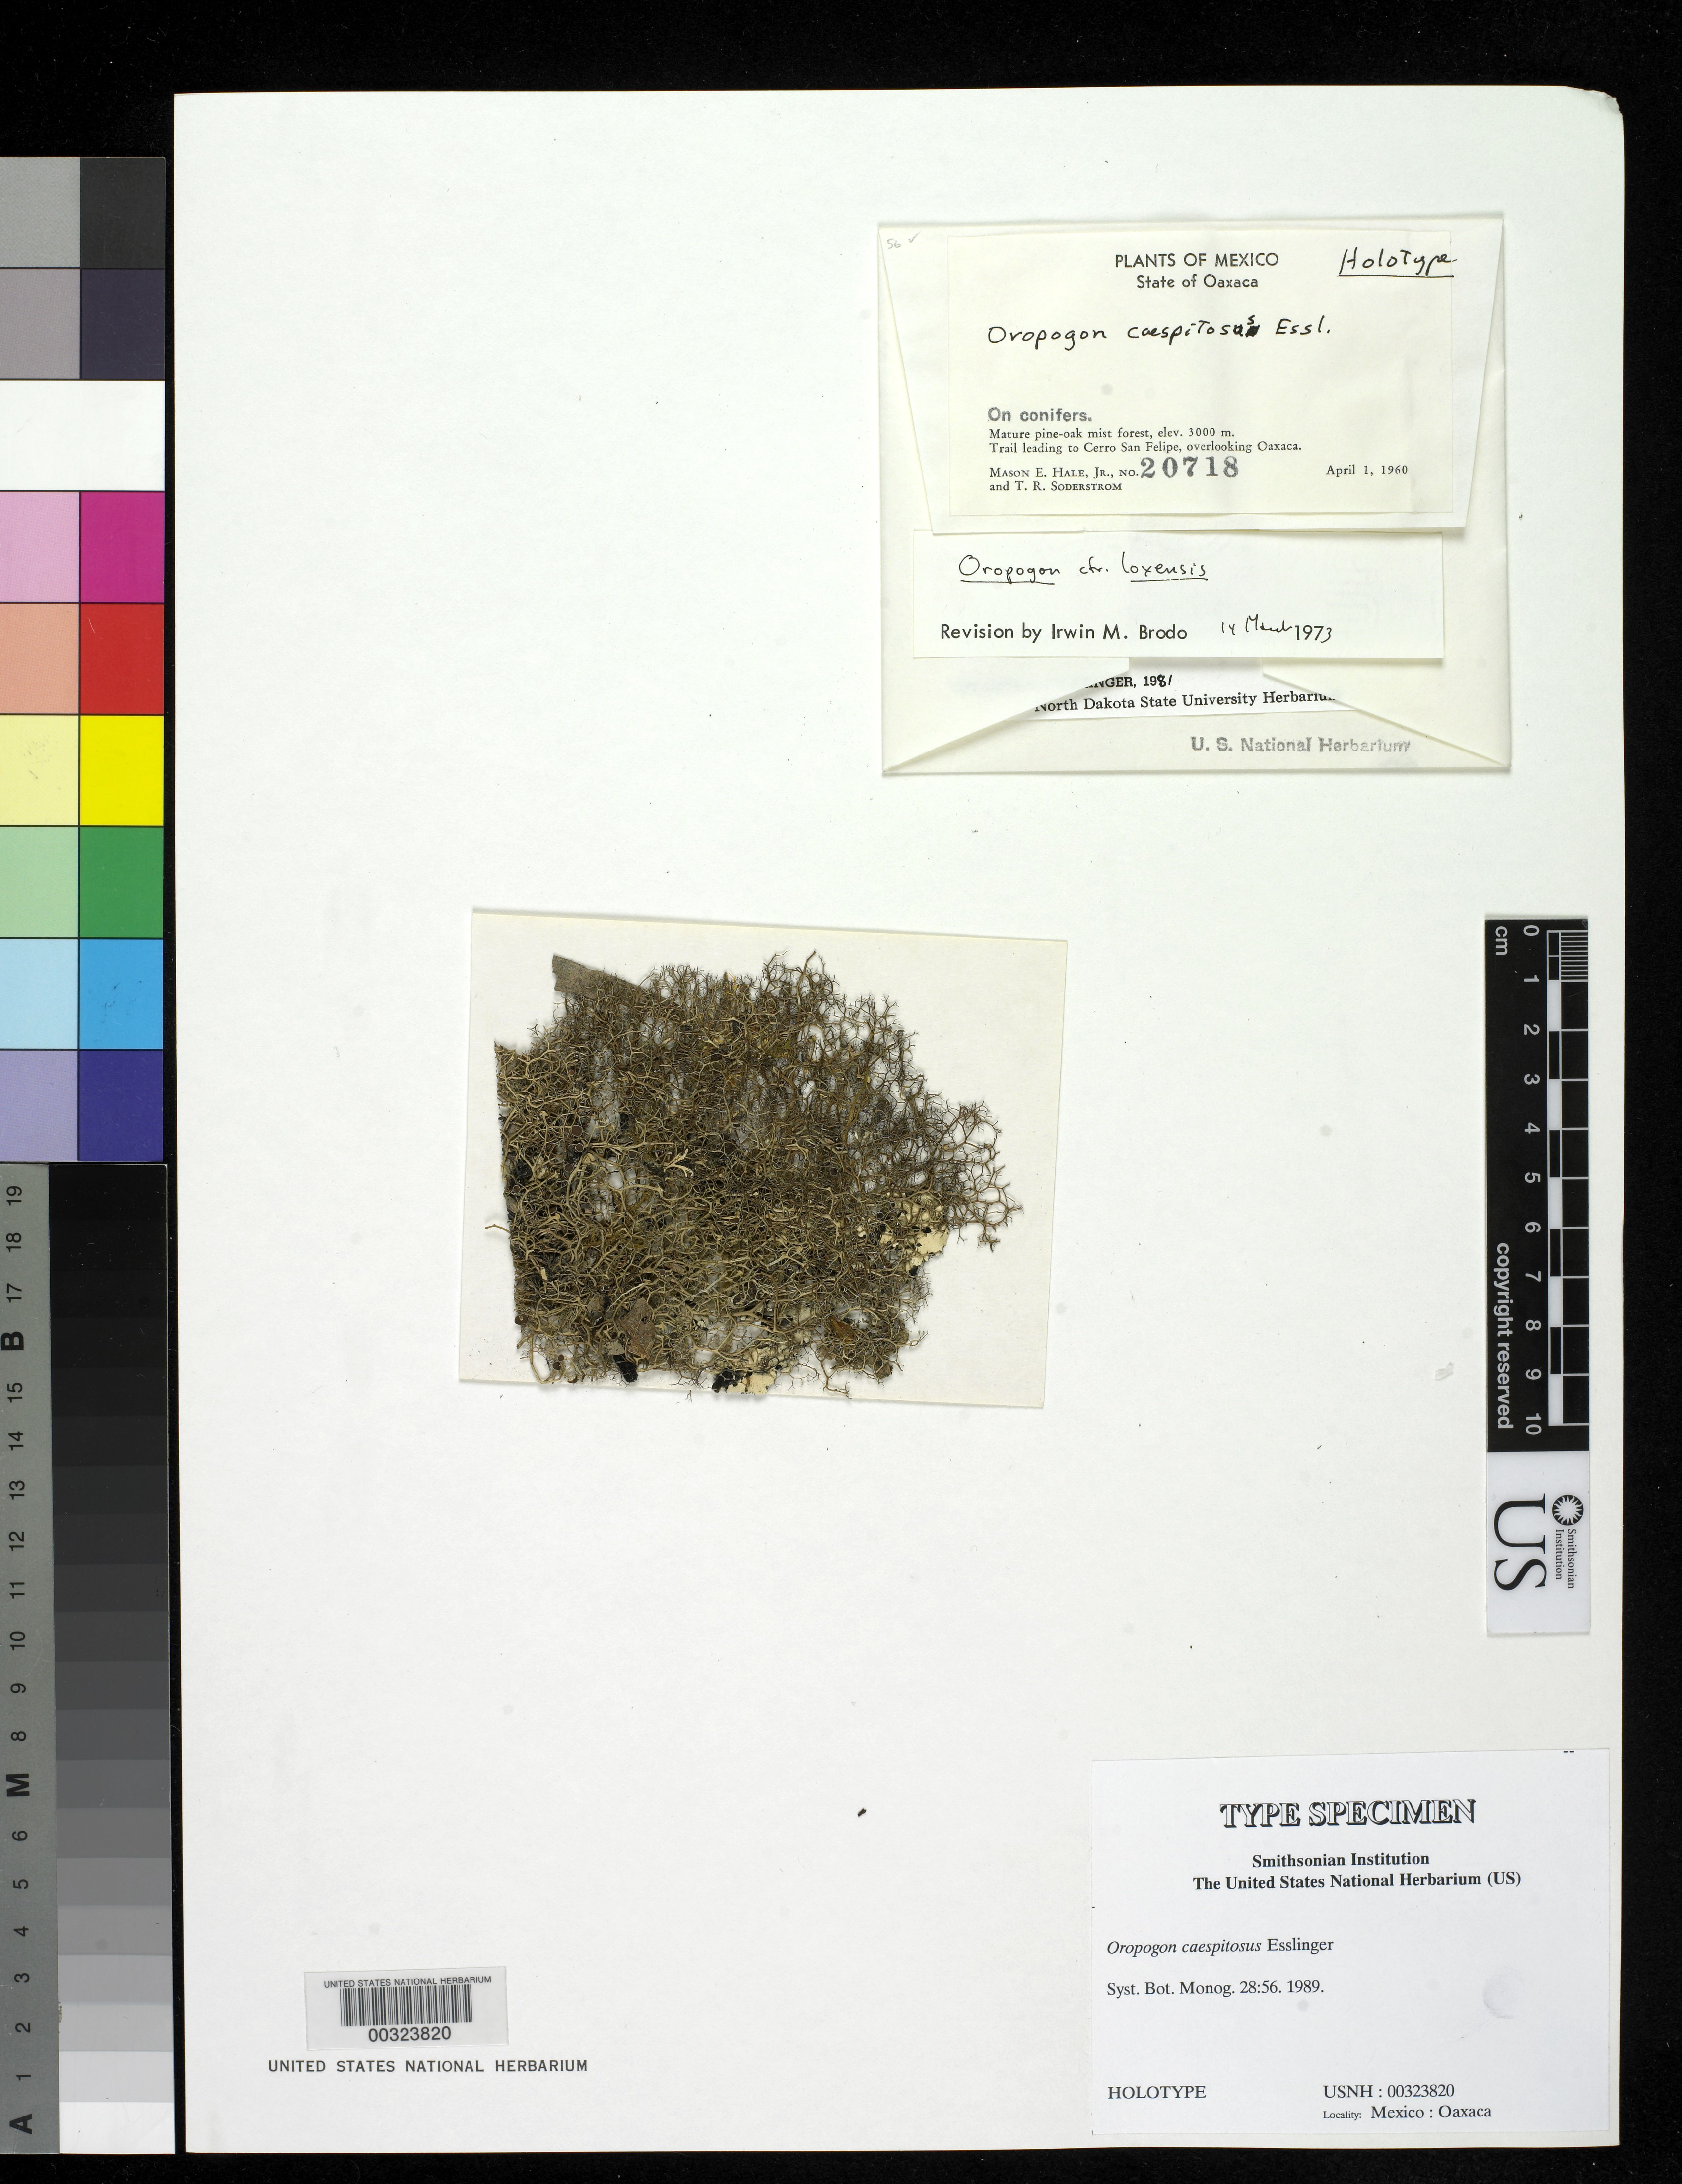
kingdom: Fungi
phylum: Ascomycota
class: Lecanoromycetes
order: Lecanorales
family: Parmeliaceae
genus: Oropogon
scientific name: Oropogon caespitosus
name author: Essl.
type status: Holotype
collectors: M. Hale & T. R. Soderstrom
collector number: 20718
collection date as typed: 01 Apr 1960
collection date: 1960-04-01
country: Mexico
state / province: Oaxaca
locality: Trail leading to Cerro San Felipe, overlooking Oaxaca.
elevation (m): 3000